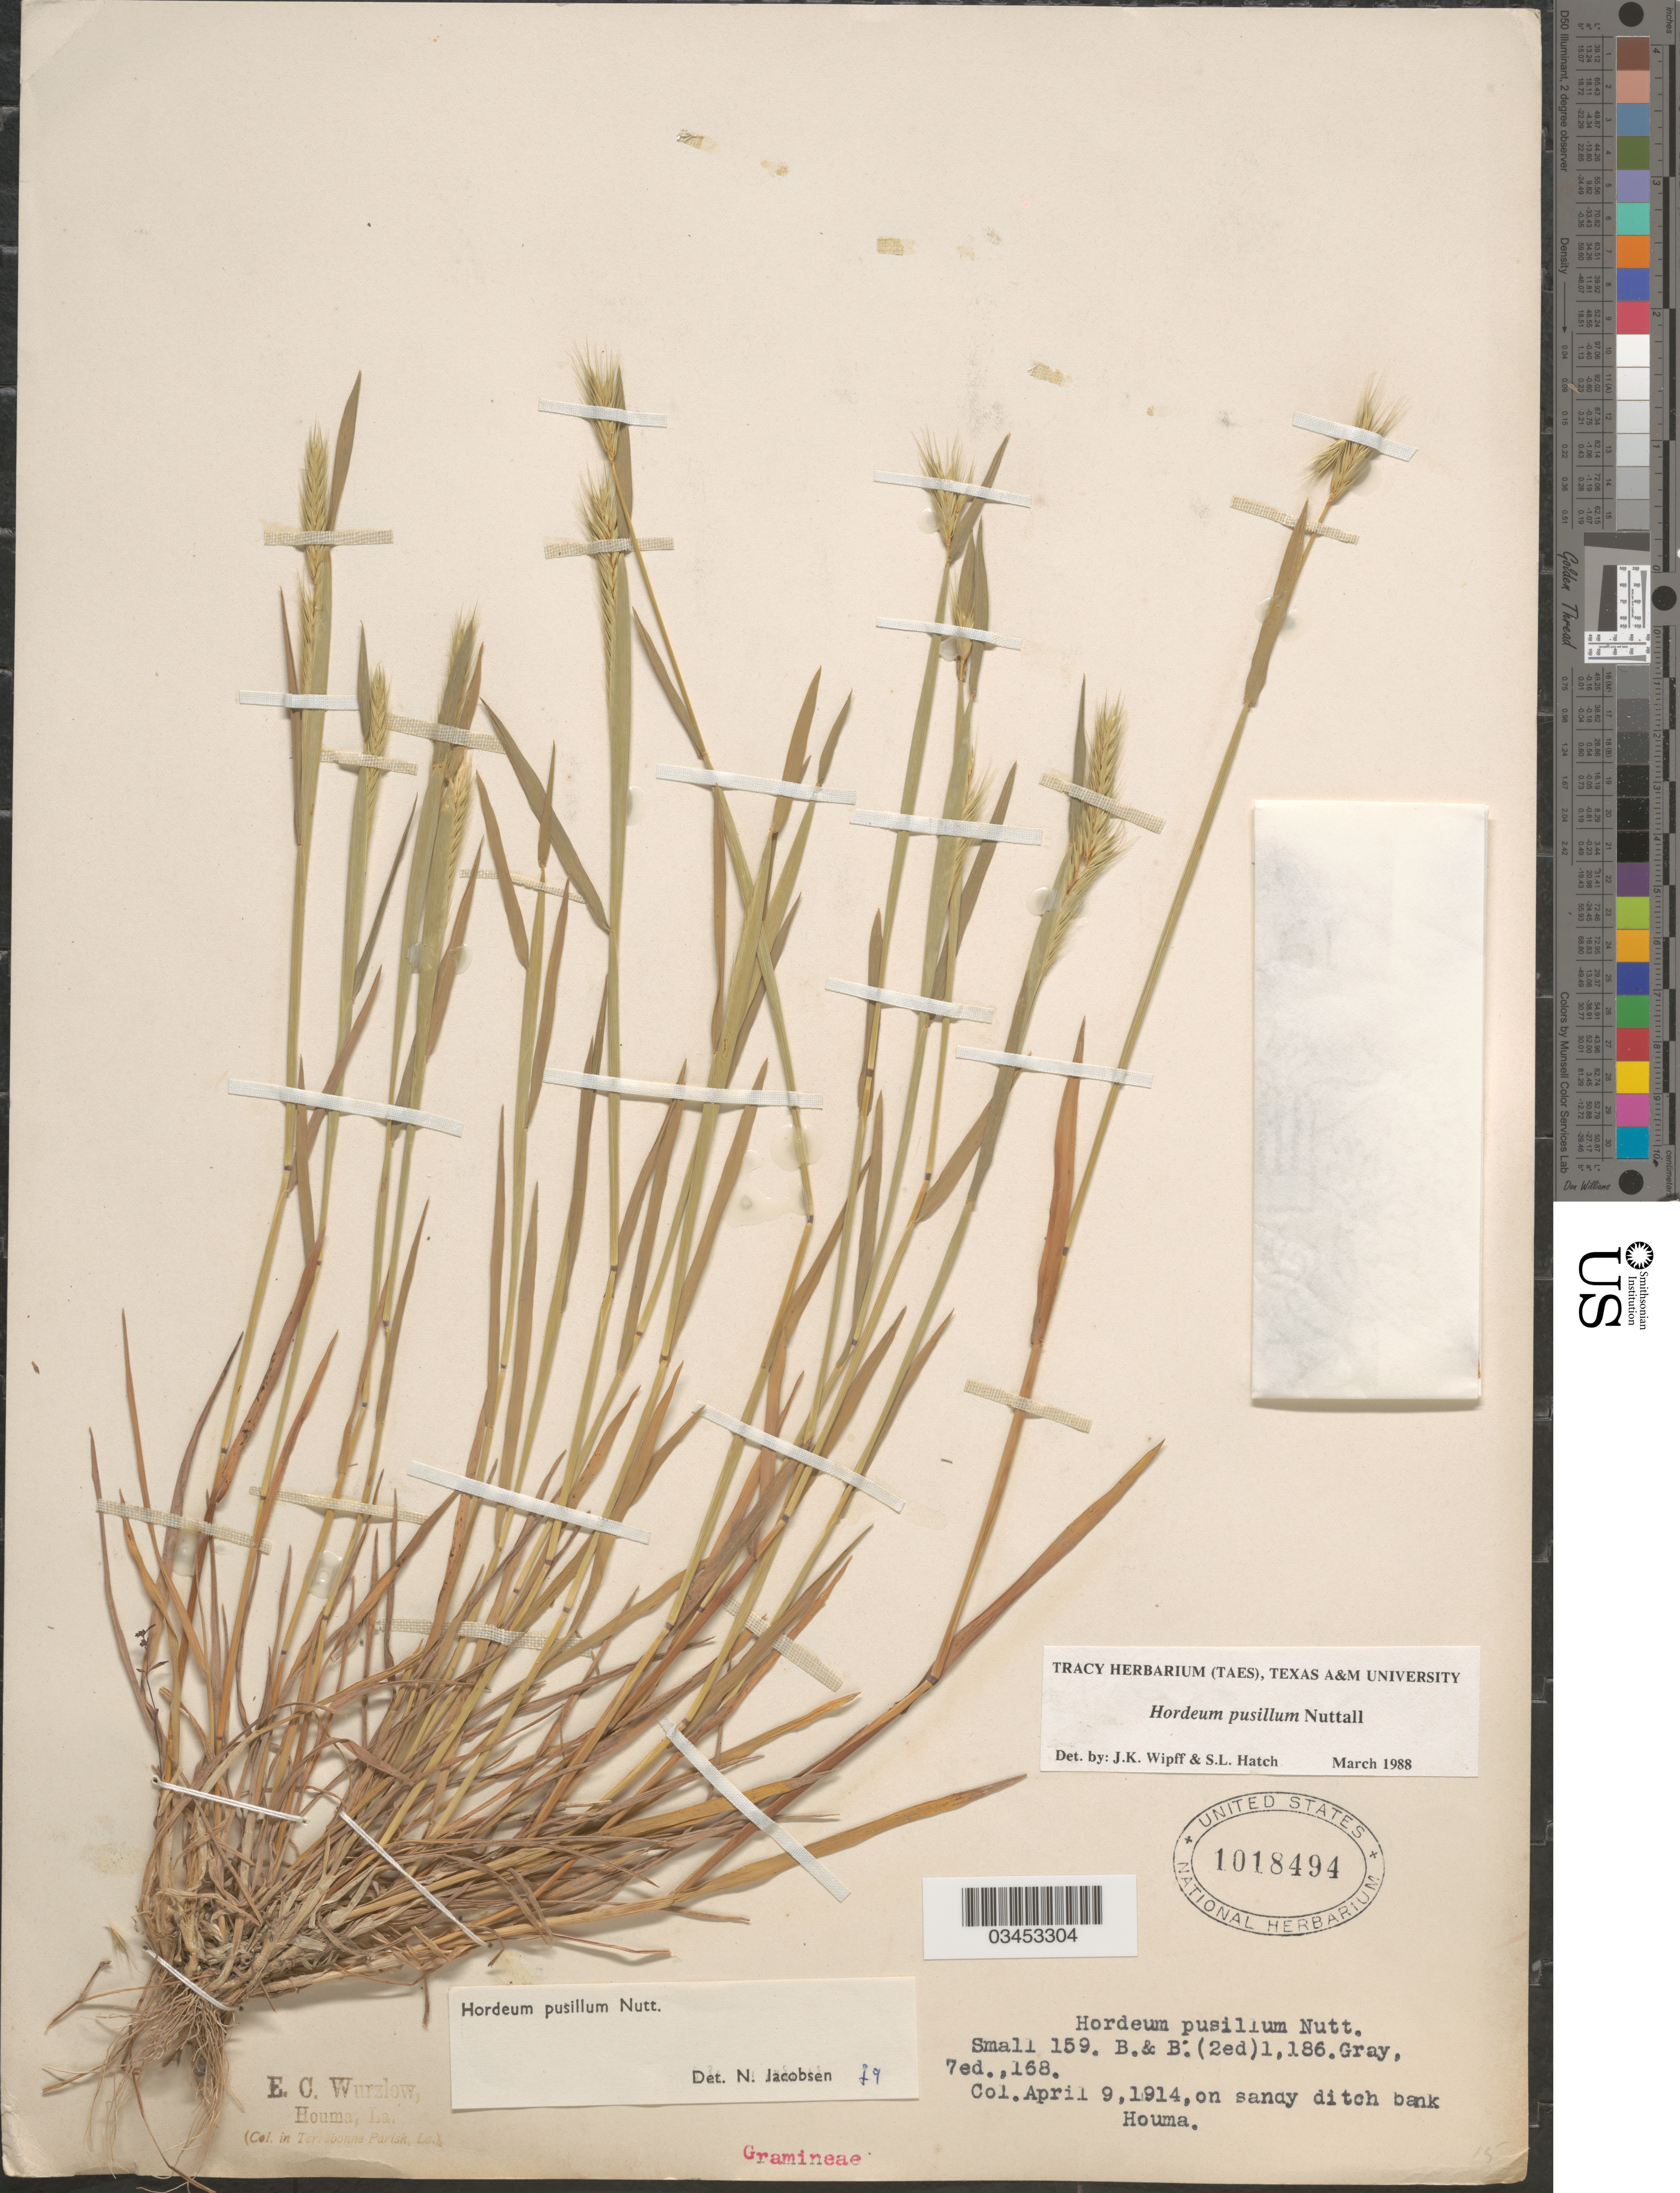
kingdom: Plantae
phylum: Tracheophyta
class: Liliopsida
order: Poales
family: Poaceae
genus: Hordeum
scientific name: Hordeum pusillum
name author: Nutt.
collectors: E. Wurzlow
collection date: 1914-04-09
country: United States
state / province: Louisiana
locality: On sandy ditch bank Houma. In Terrebonne Parish.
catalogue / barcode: US 1018494